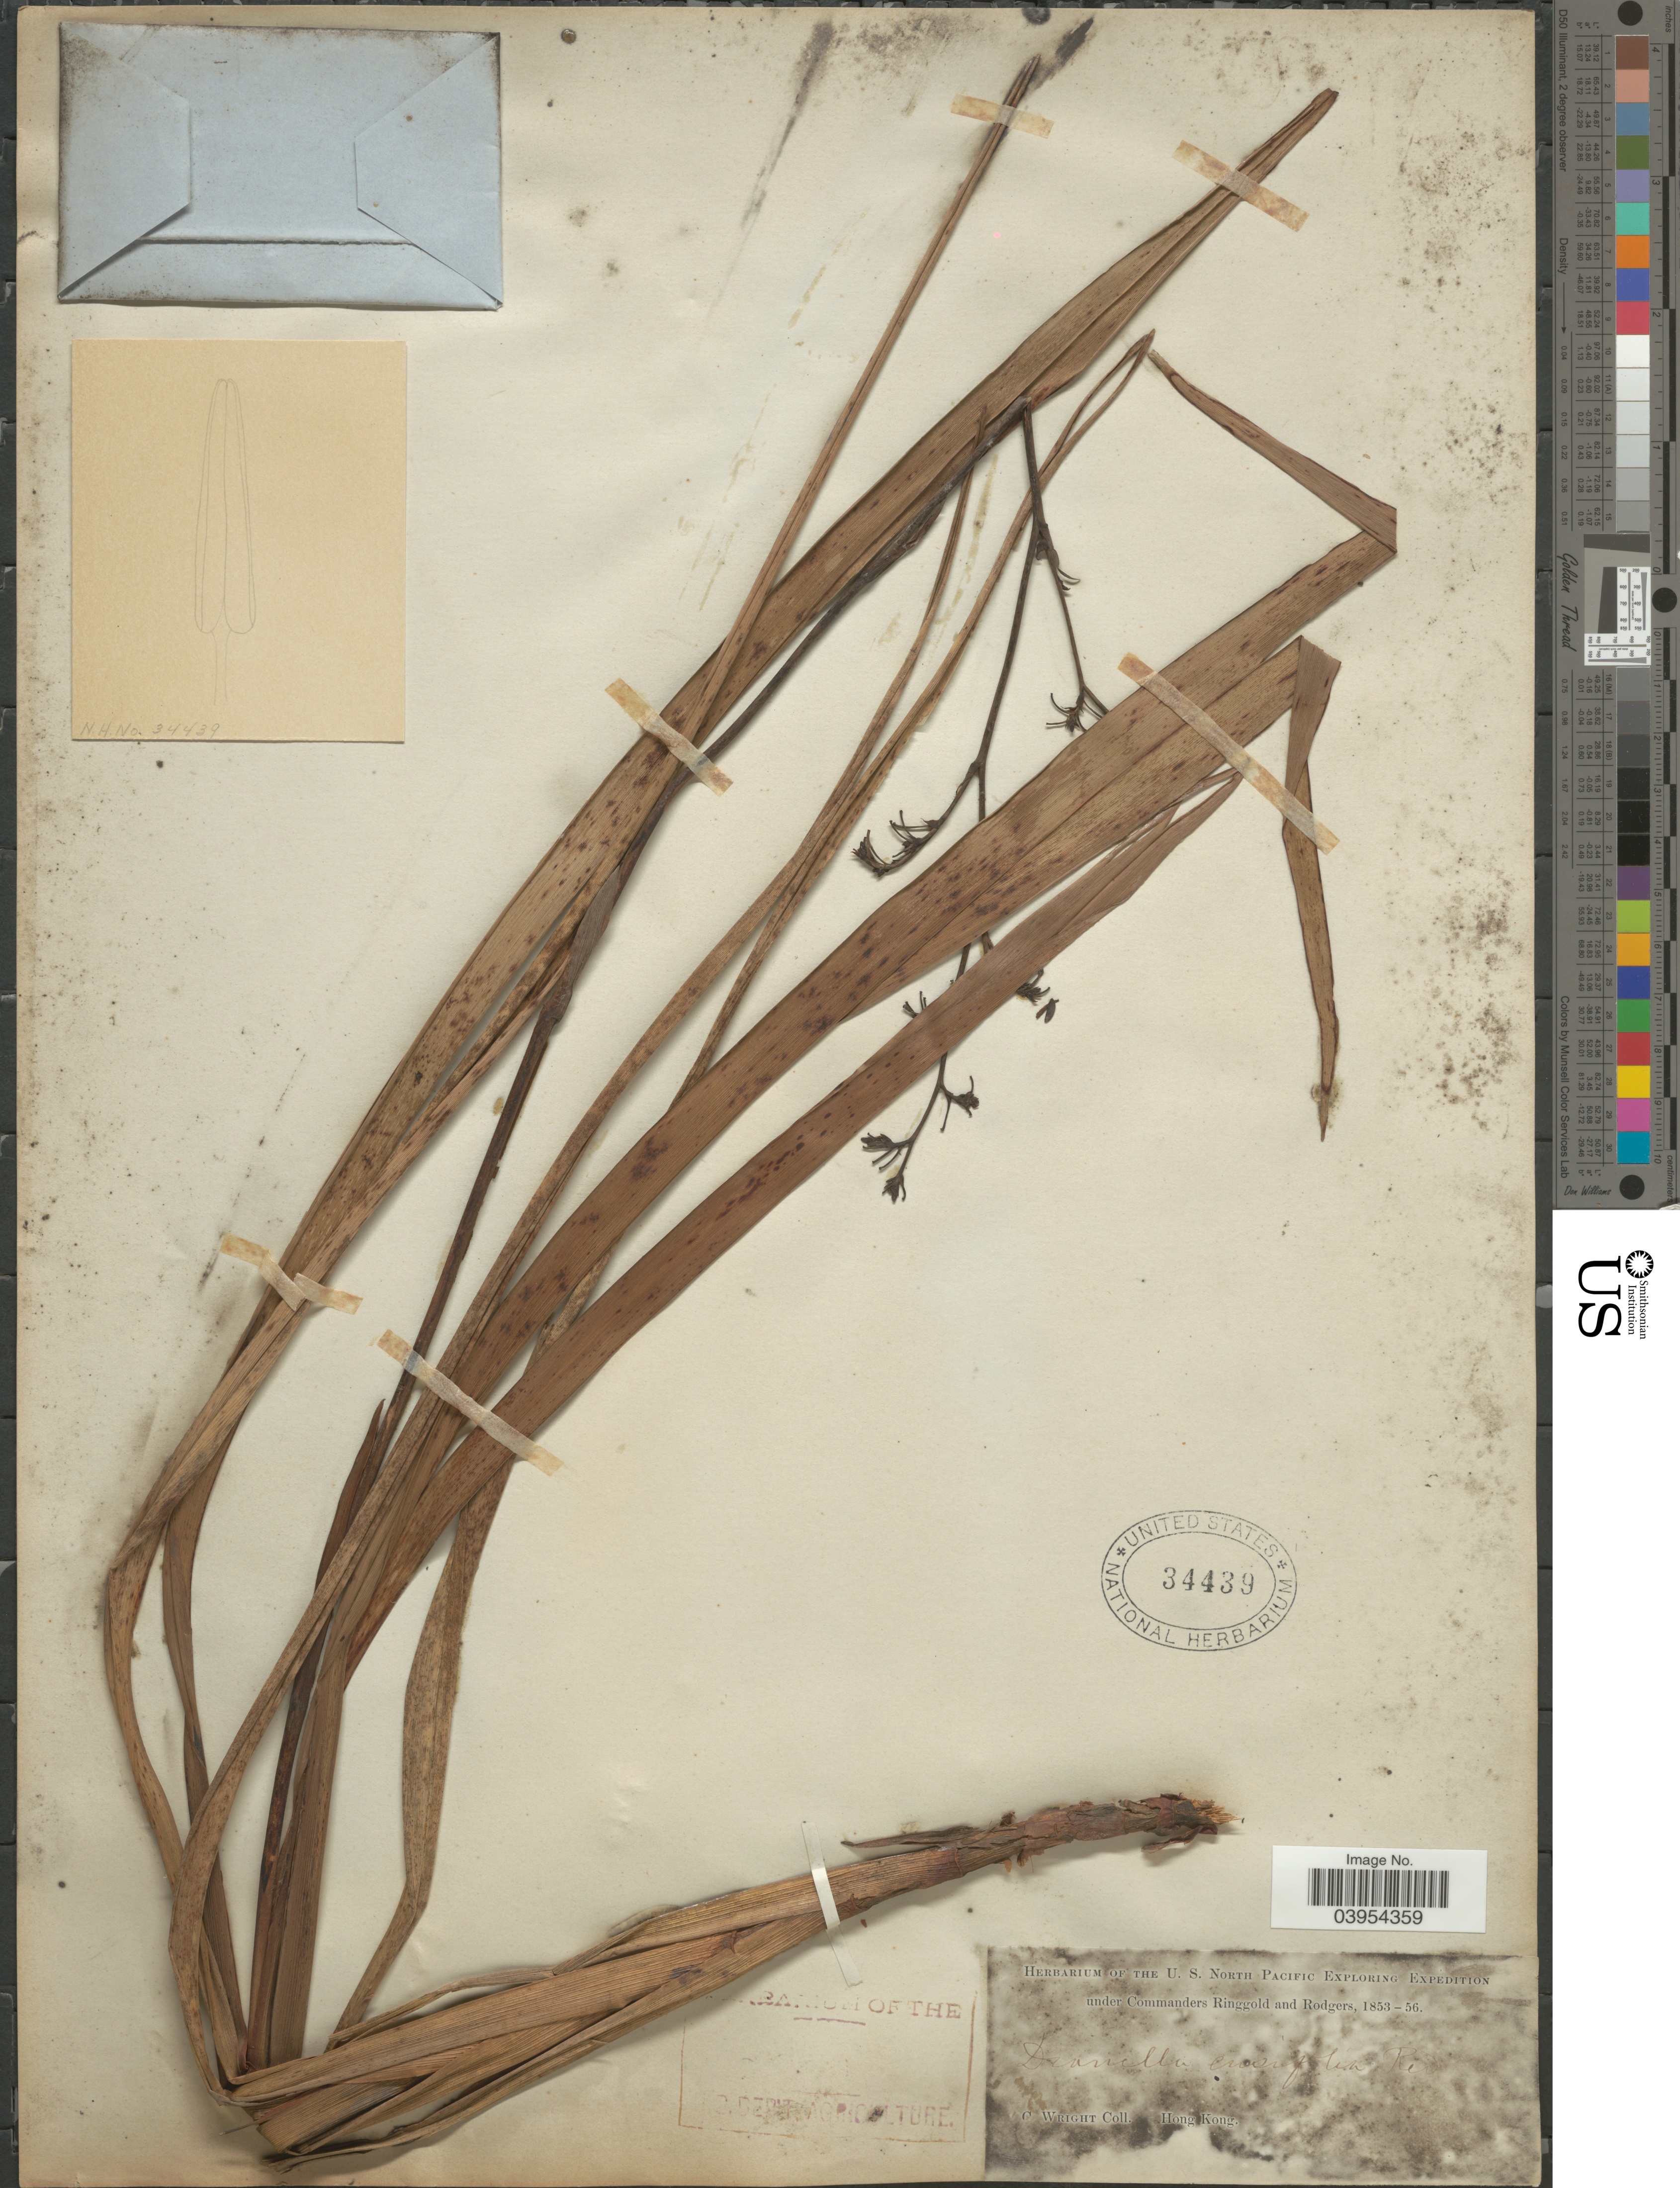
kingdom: Plantae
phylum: Tracheophyta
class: Liliopsida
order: Asparagales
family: Asphodelaceae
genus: Dianella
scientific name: Dianella ensifolia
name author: (L.) DC.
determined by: Strong, Mark T., (BOT), Smithsonian Institution - National Museum of Natural History (UNITED STATES)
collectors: C. Wright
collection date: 1853/1856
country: China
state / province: Hong Kong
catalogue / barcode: US 34439